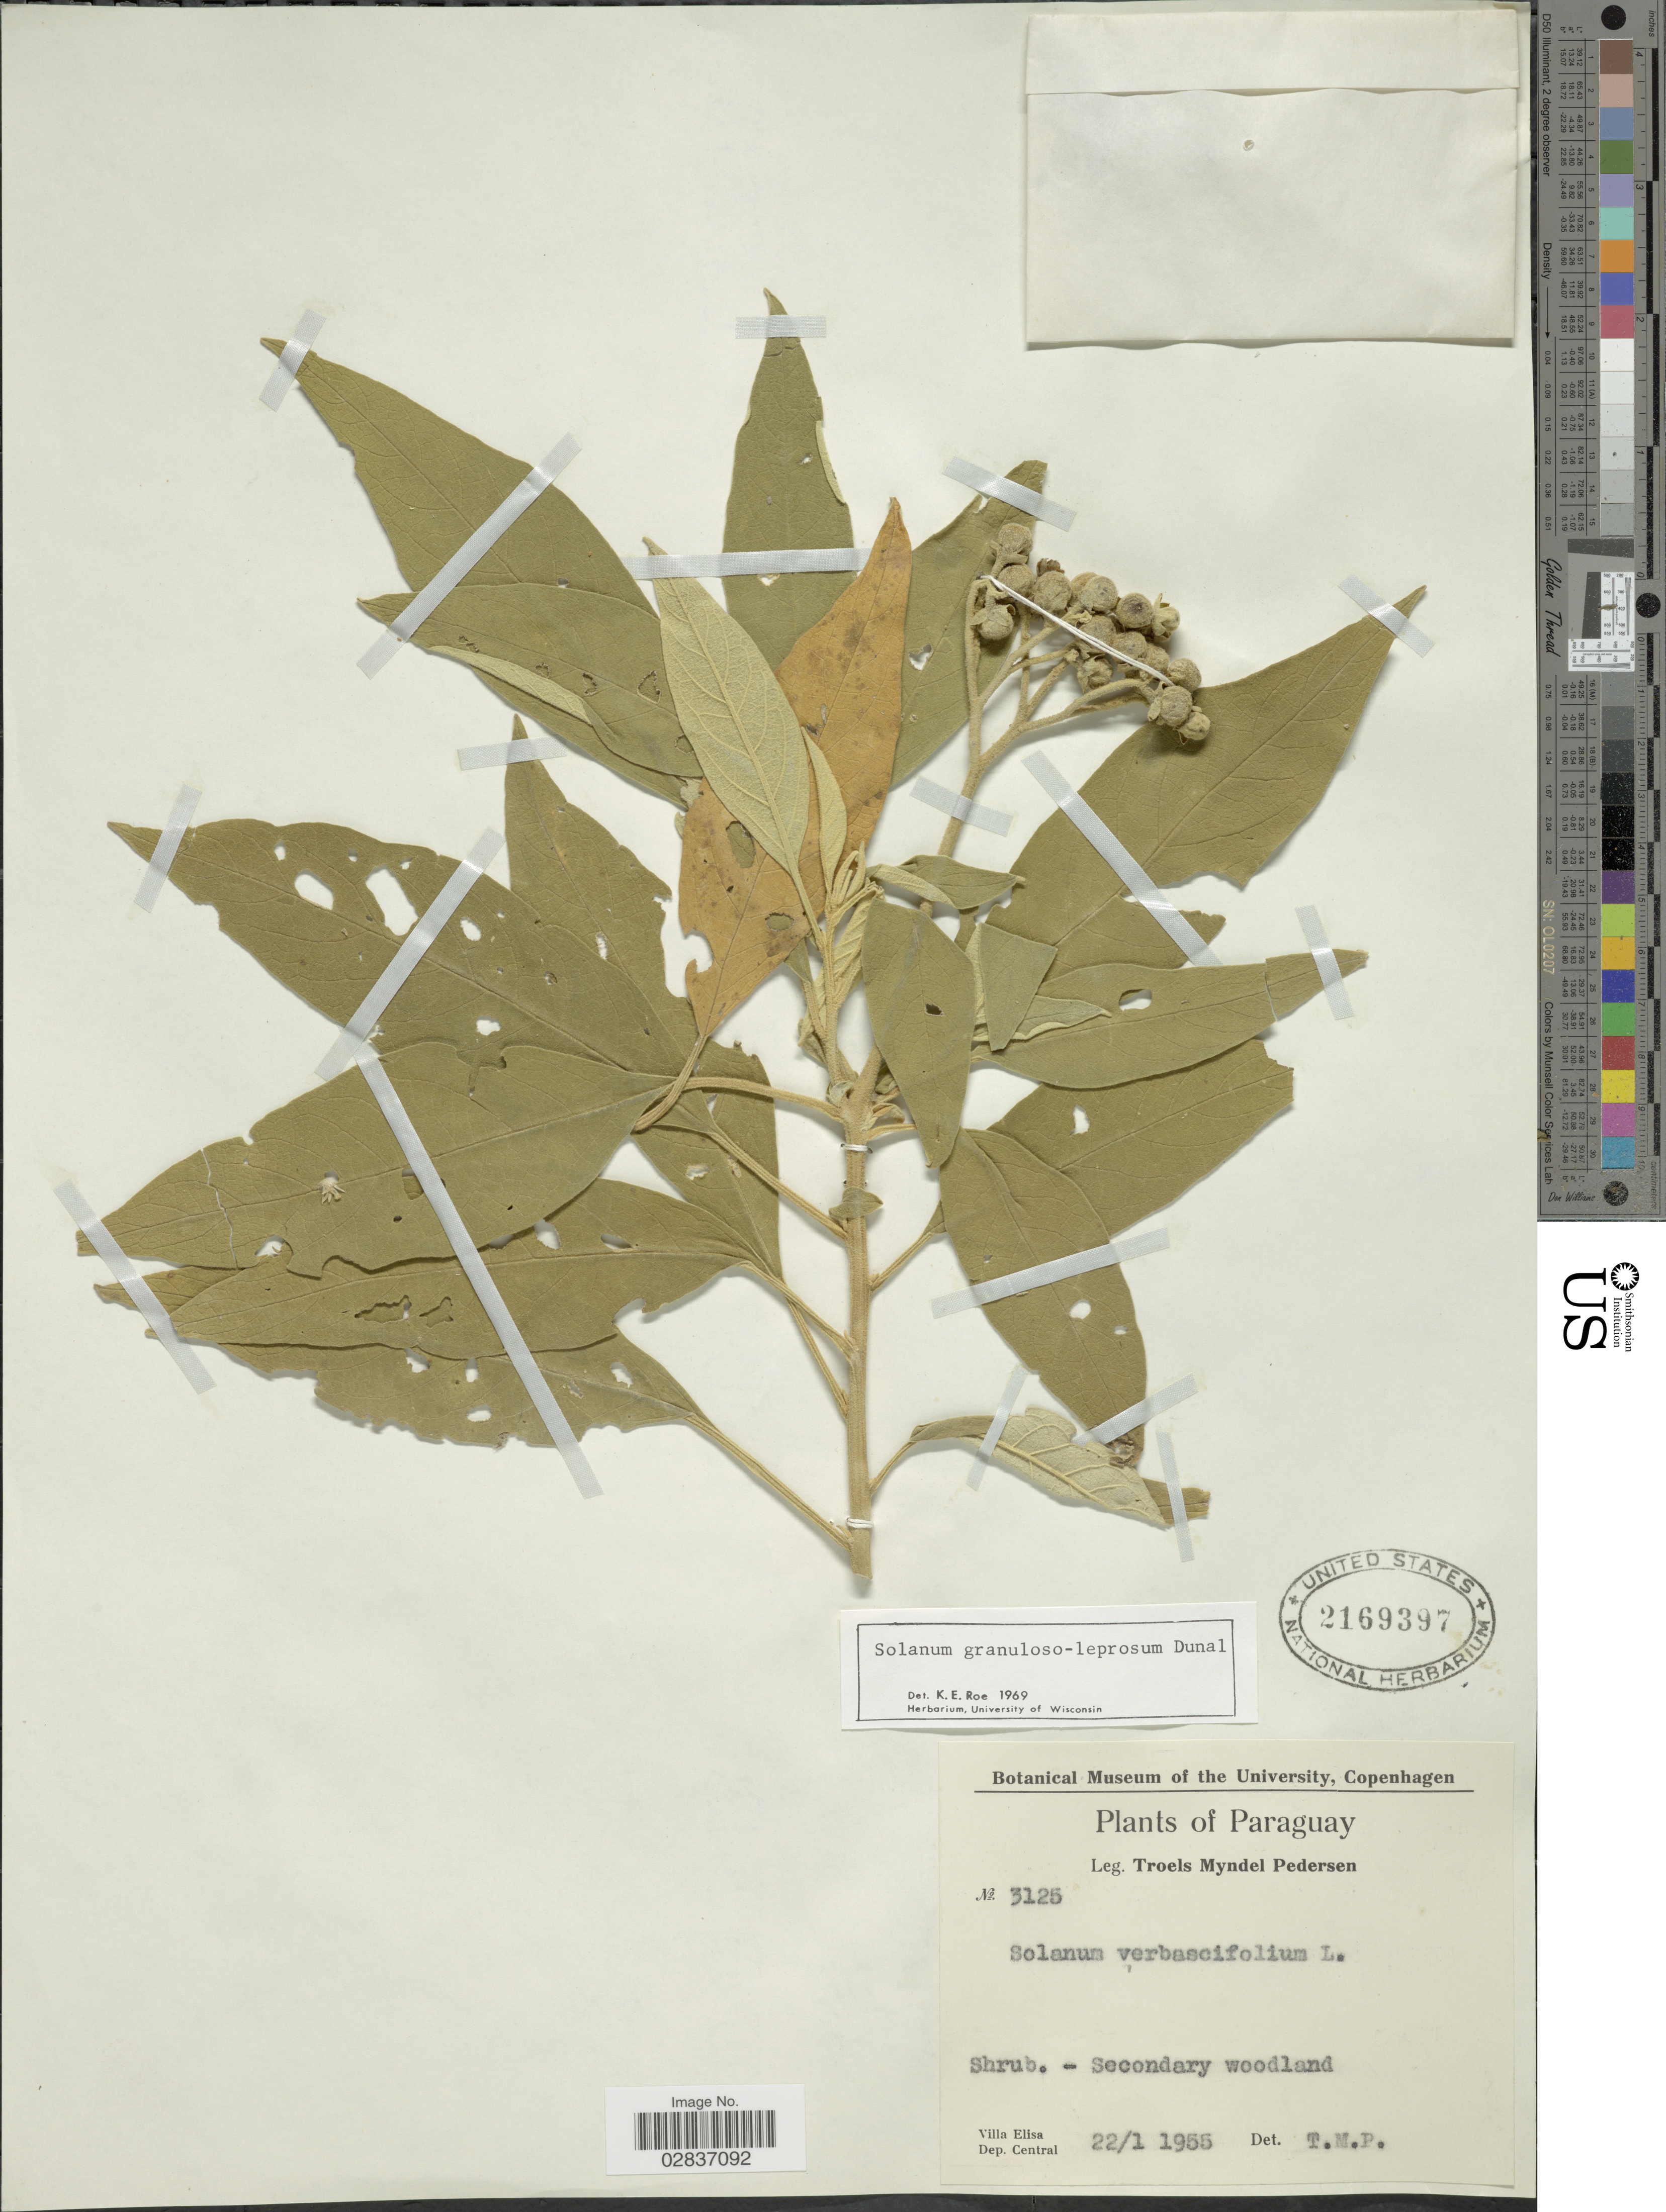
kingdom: Plantae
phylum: Tracheophyta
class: Magnoliopsida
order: Solanales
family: Solanaceae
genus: Solanum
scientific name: Solanum granuloso-leprosum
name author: Dunal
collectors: T. Pederson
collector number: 3125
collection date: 1955-01-22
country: Paraguay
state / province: Central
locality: Villa Elisa, Dep. Central.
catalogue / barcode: US 2169397